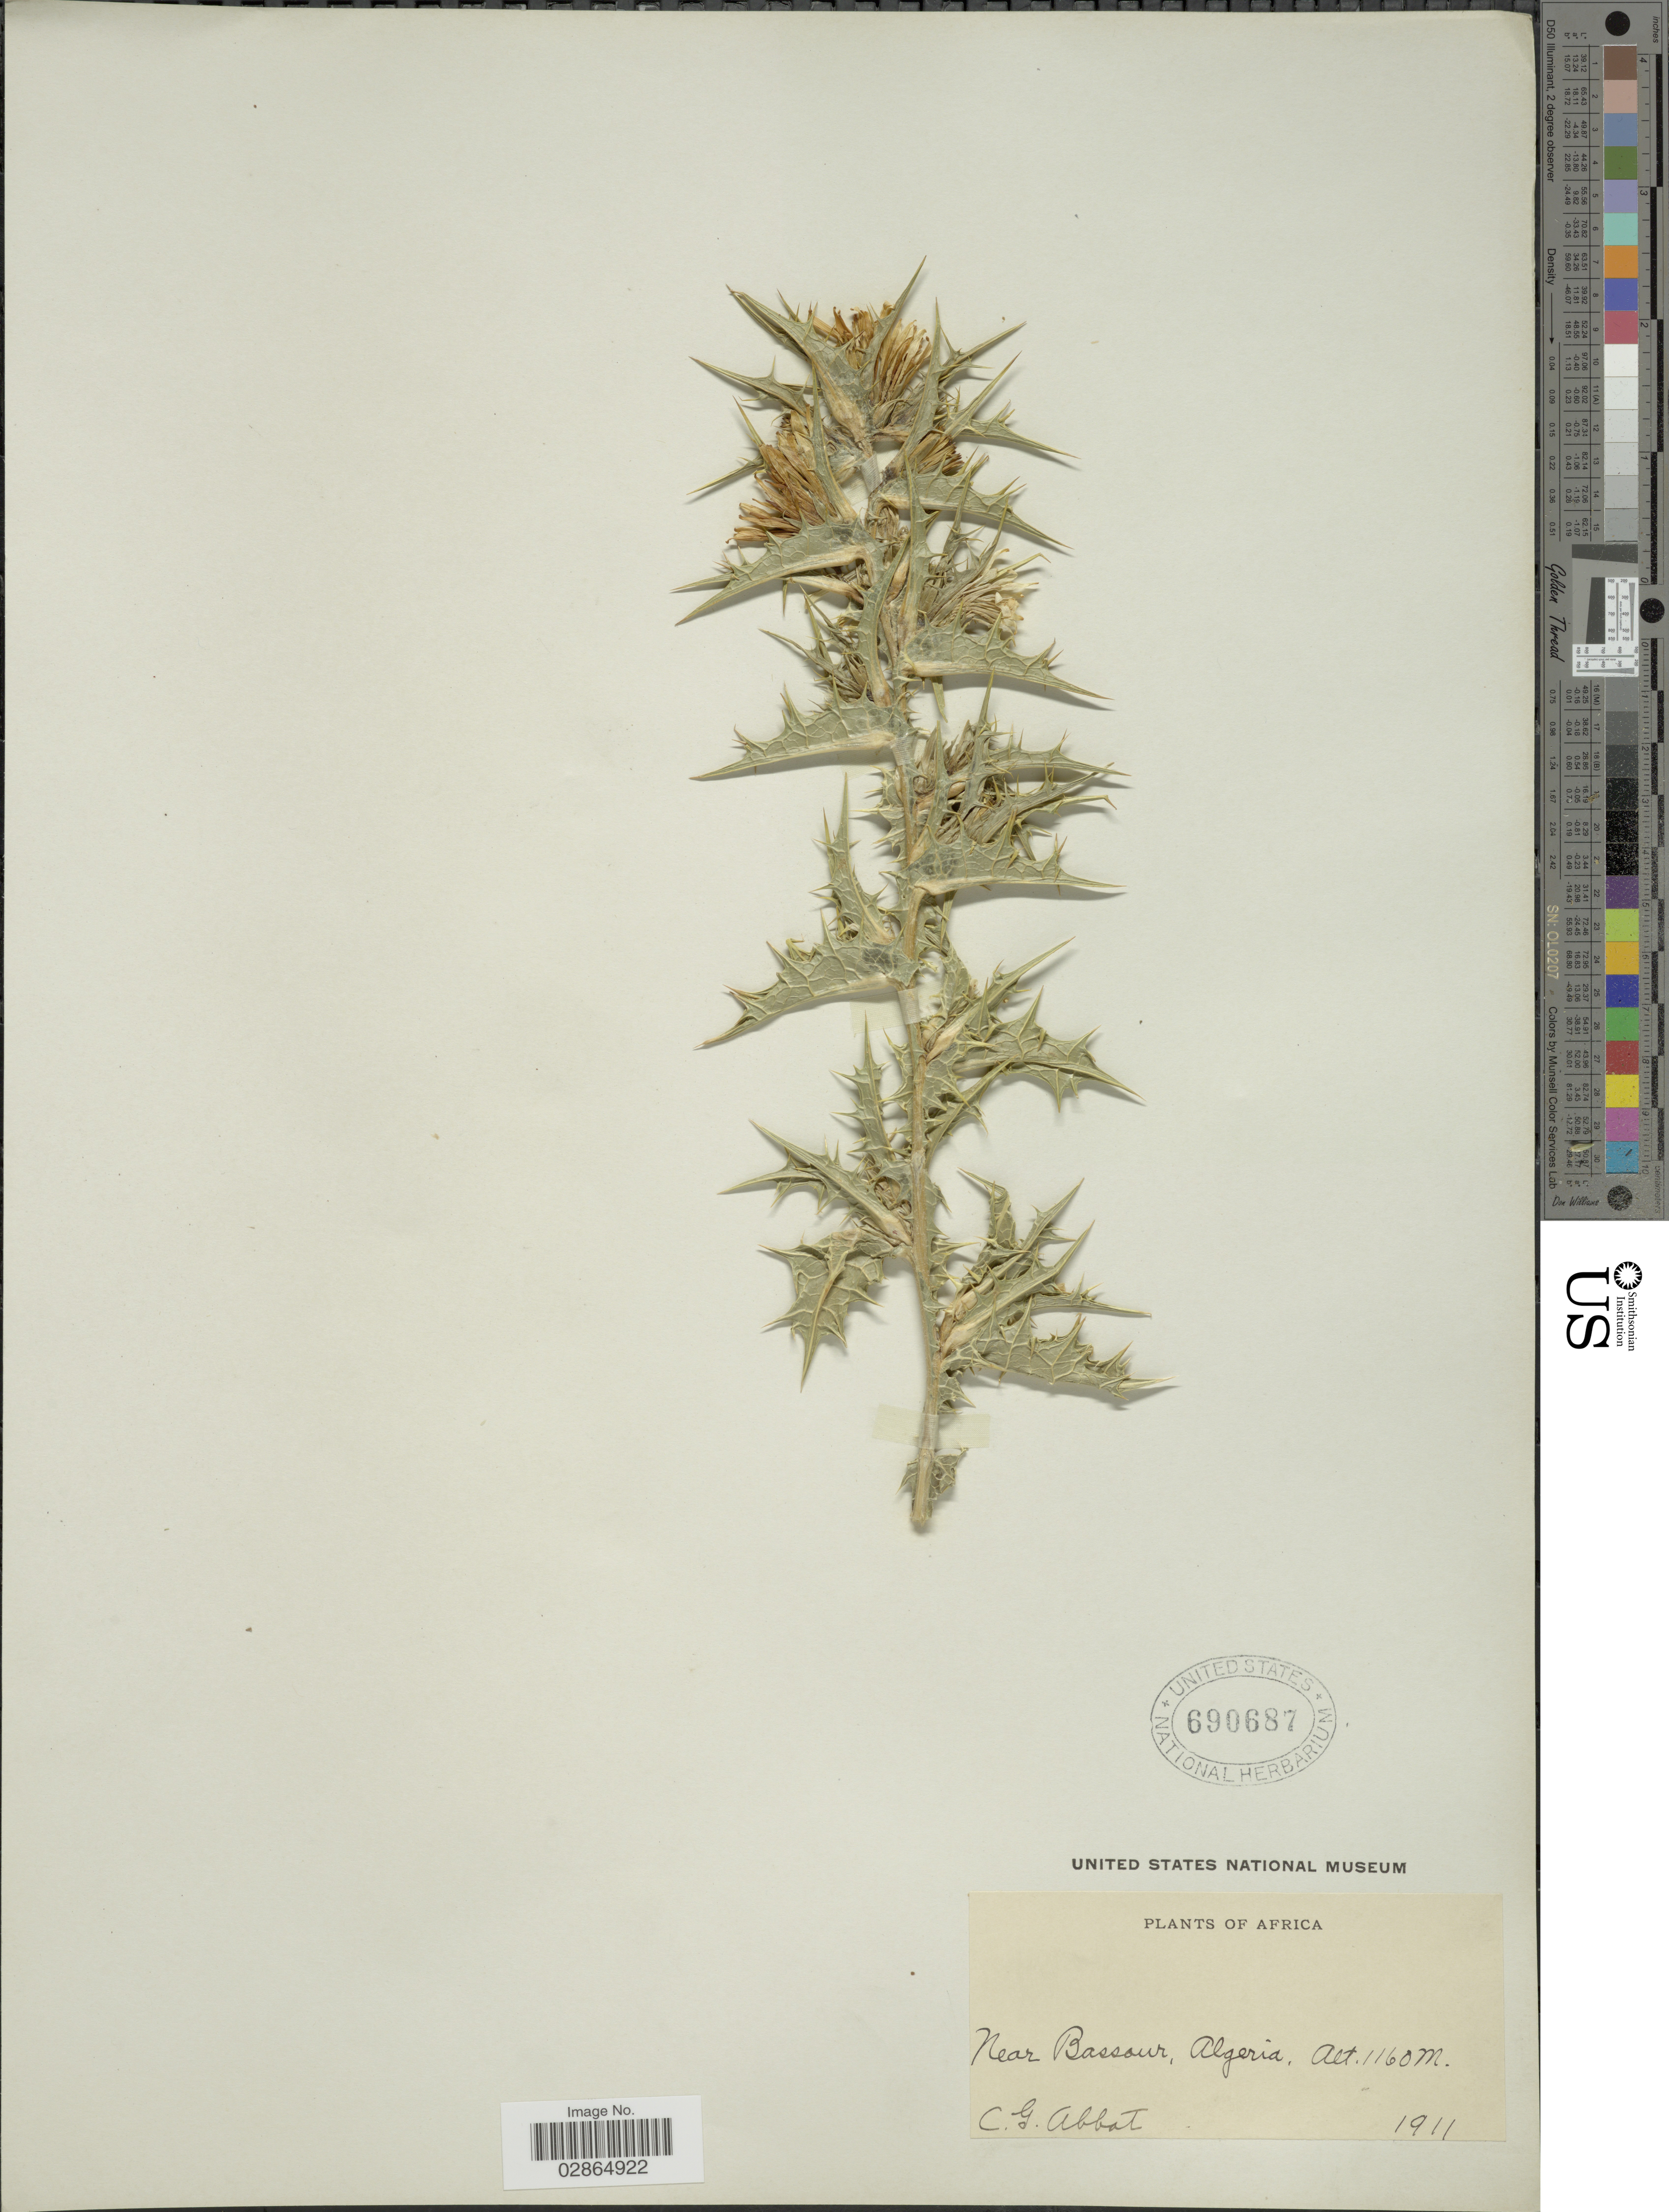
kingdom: Plantae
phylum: Tracheophyta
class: Magnoliopsida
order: Lamiales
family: Acanthaceae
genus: Acanthus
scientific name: Acanthus sp.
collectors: C. G. Abbot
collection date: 1911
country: Algeria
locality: Near Bassour, Algeria.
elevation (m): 1160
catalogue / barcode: US 690687